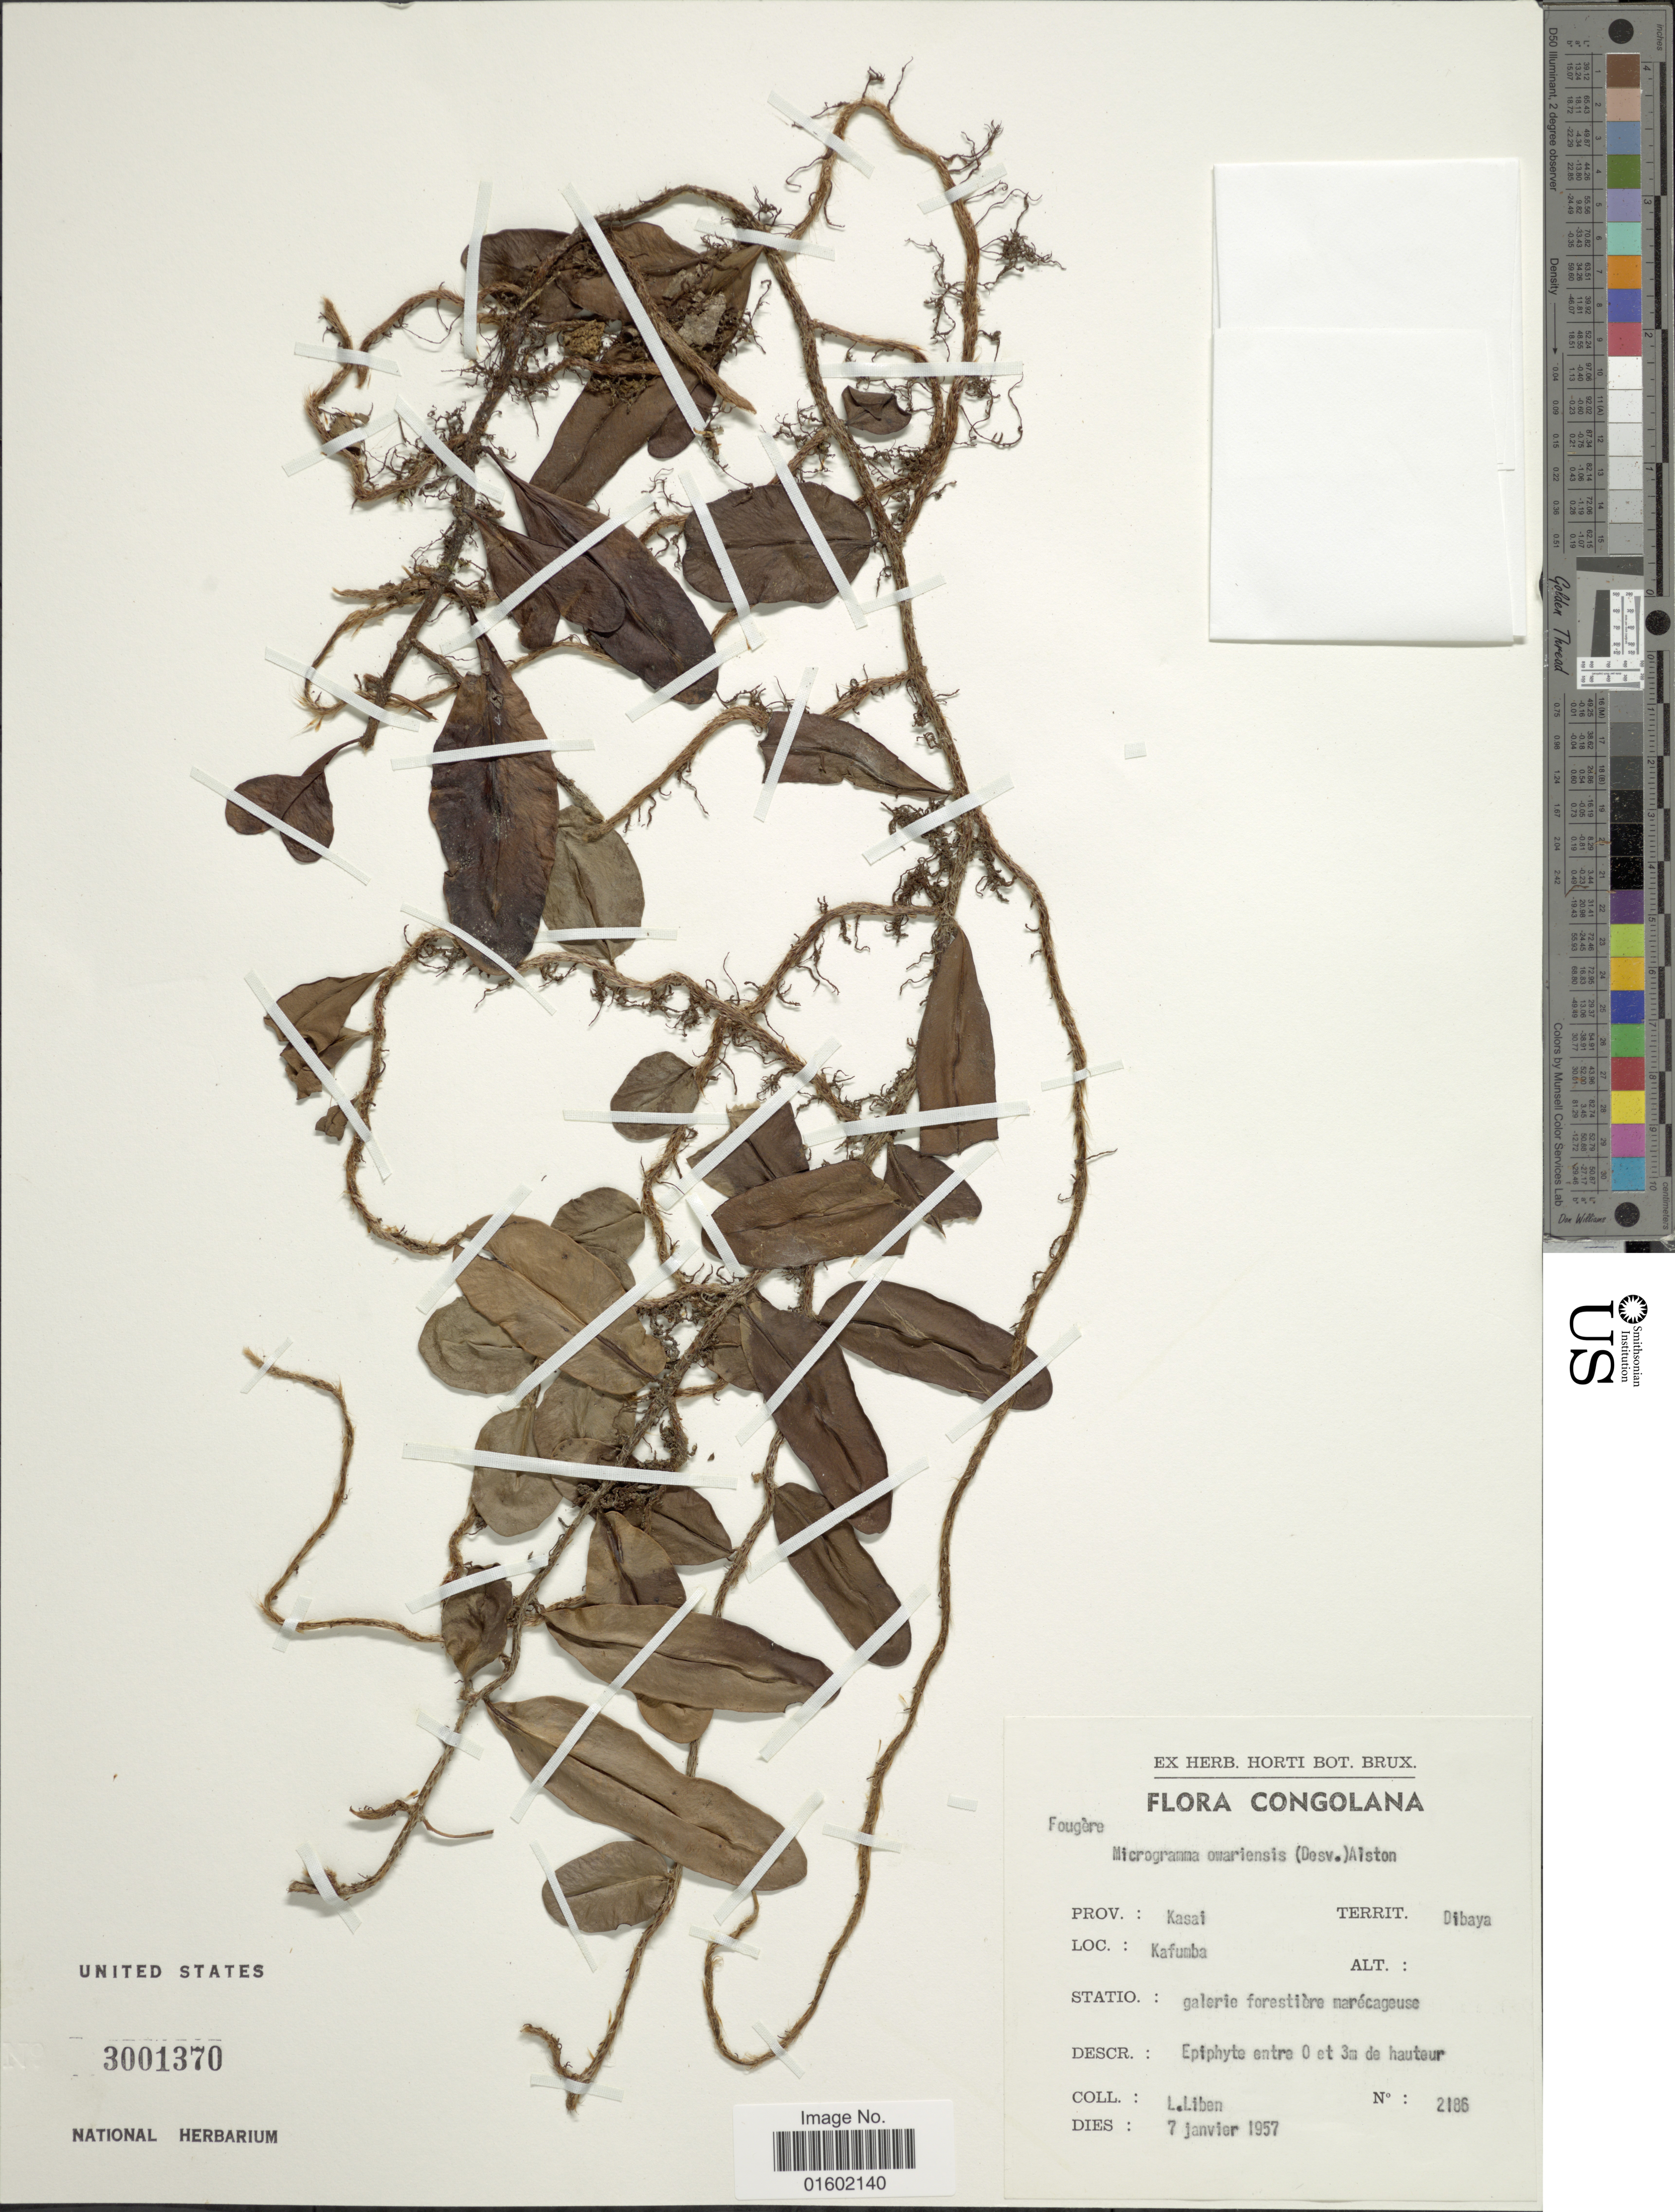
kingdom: Plantae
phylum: Tracheophyta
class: Polypodiopsida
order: Polypodiales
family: Polypodiaceae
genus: Microgramma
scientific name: Microgramma owariensis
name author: (Desv.) Alston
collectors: L. Liben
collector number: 2186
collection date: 1957-01-07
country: Congo, Democratic Republic of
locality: Prov.:Kasai, Territ: Dibaya, Loc.: Kafumba, Congolana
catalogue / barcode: US 3001370